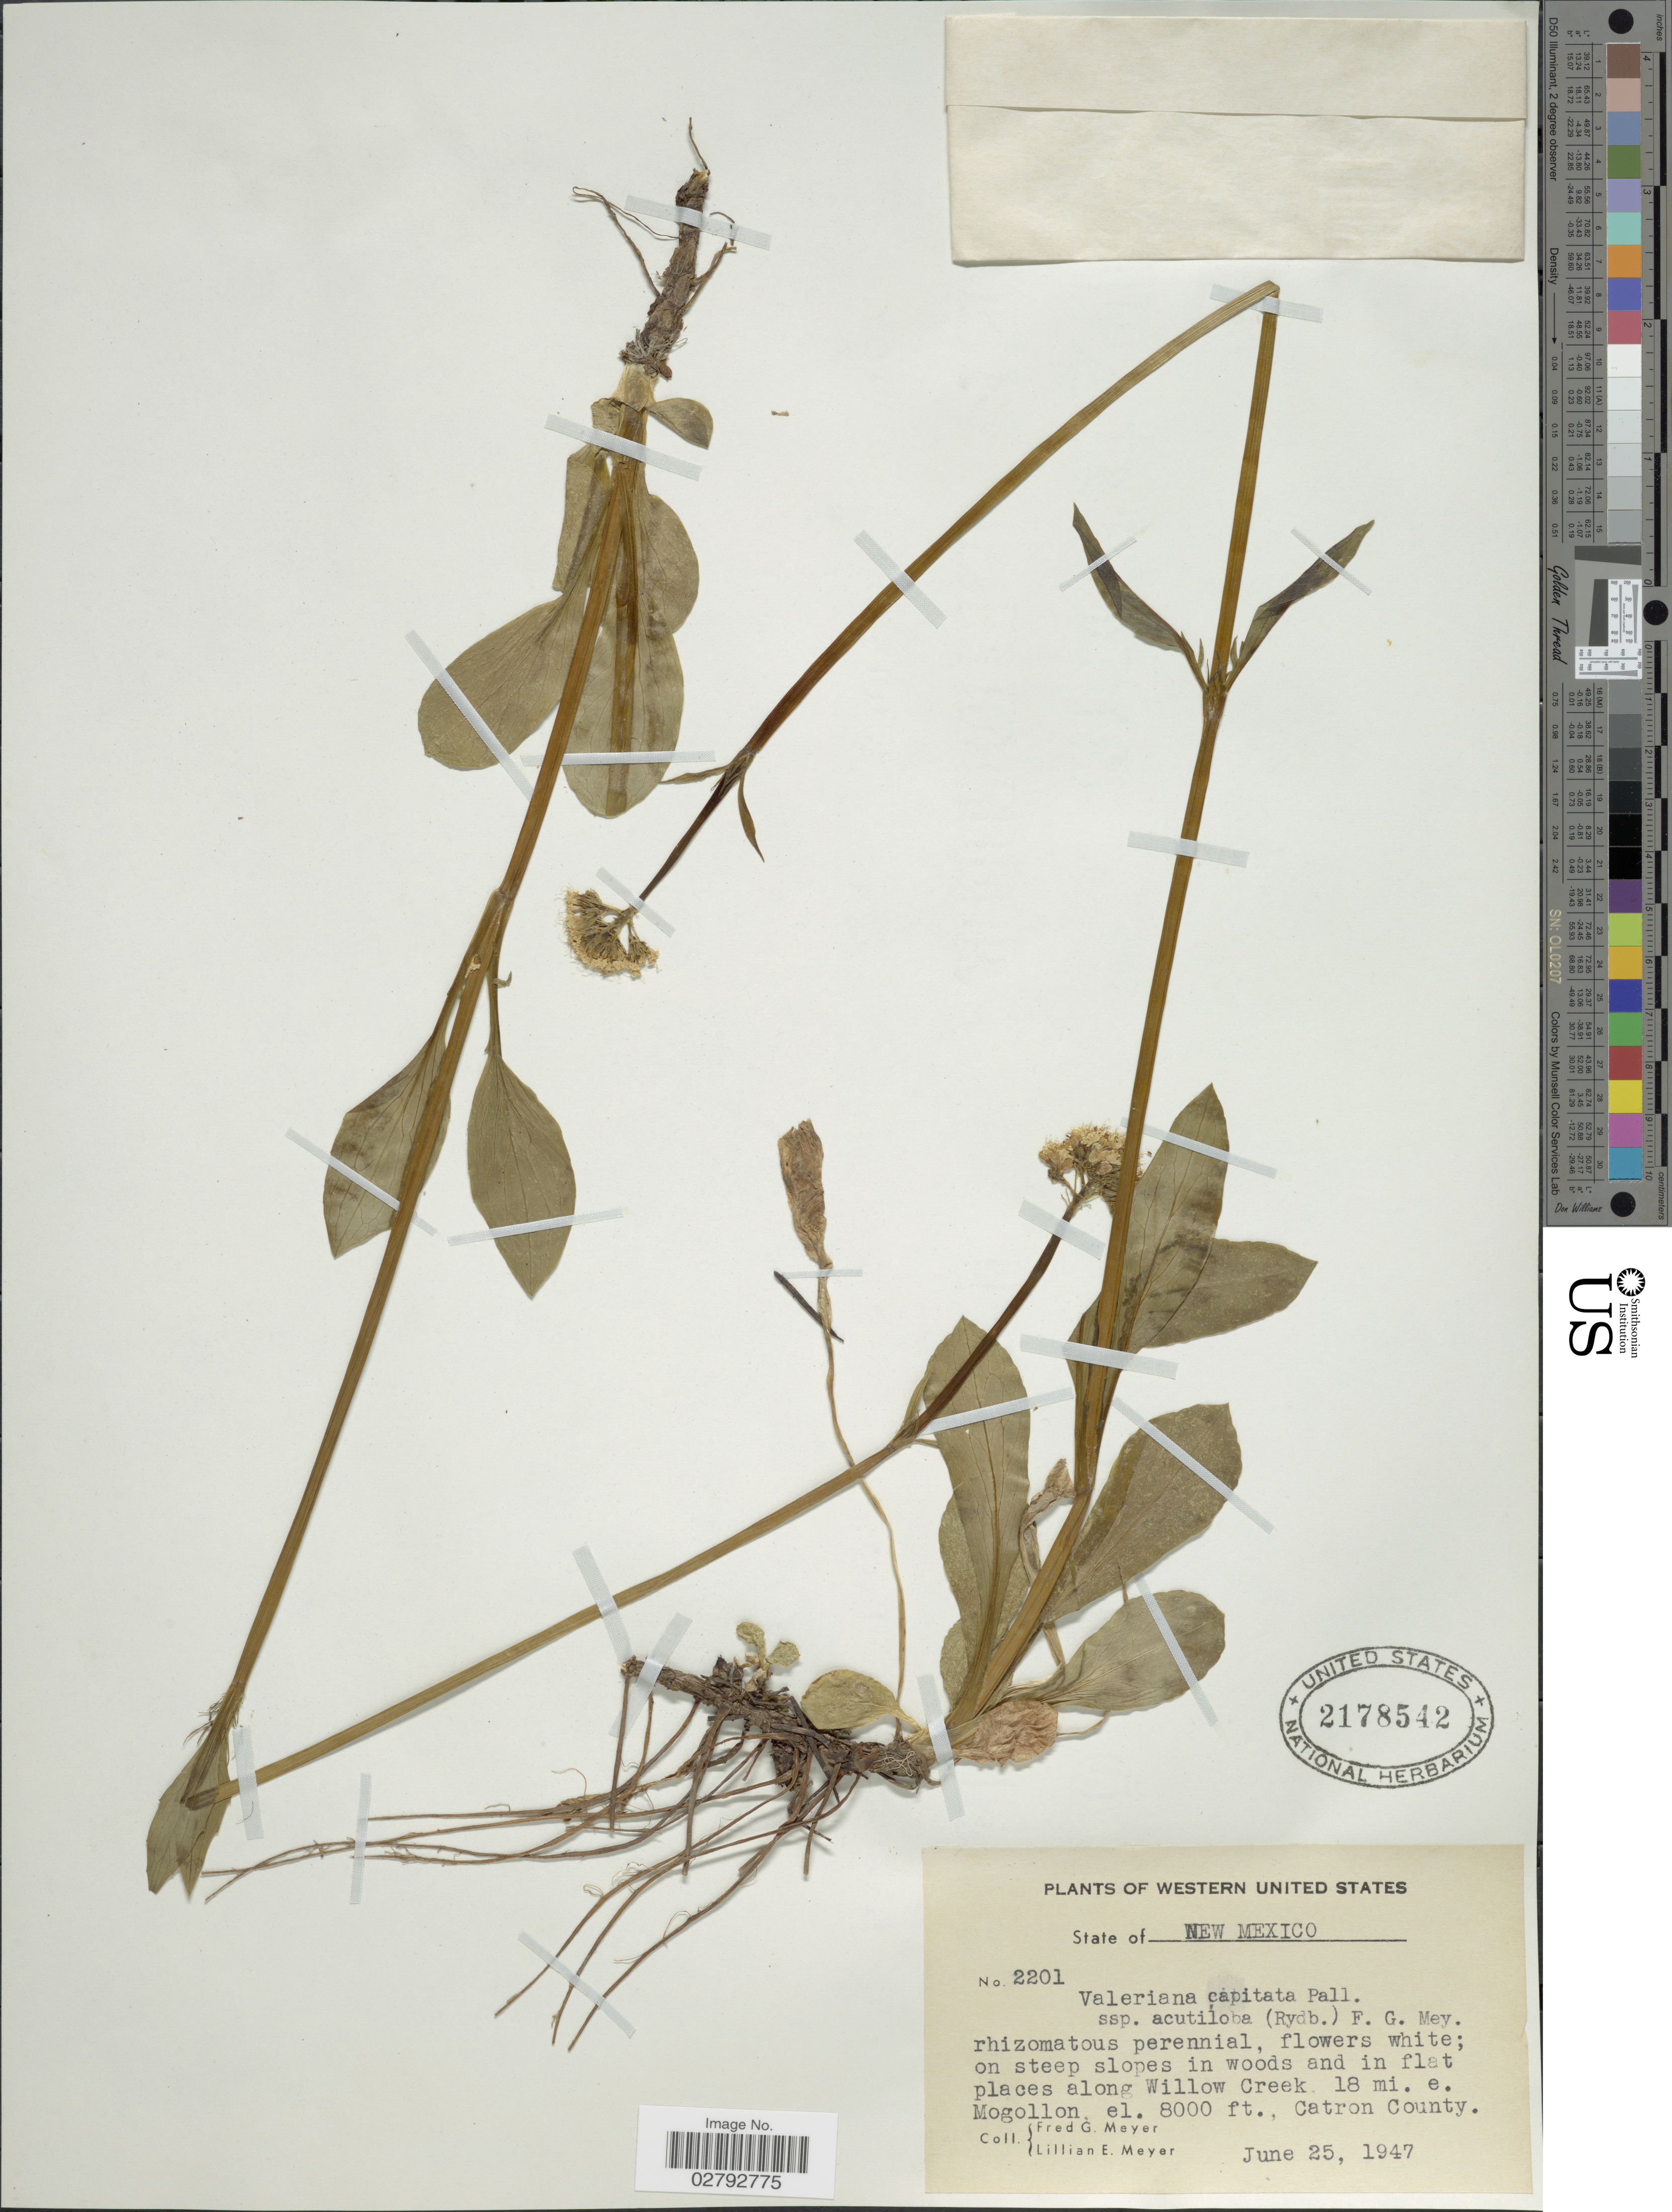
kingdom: Plantae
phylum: Tracheophyta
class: Magnoliopsida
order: Dipsacales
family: Caprifoliaceae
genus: Valeriana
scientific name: Valeriana capitata subsp. acutiloba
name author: Pall. ex Link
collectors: F. G. Meyer & L. Meyer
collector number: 2201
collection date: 1947-06-25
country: United States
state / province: New Mexico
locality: On steep slopes in woods and in flat places along Willow Creek 18 mi. e. Mogollon. Catron County.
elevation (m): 2438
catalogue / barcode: US 2178542